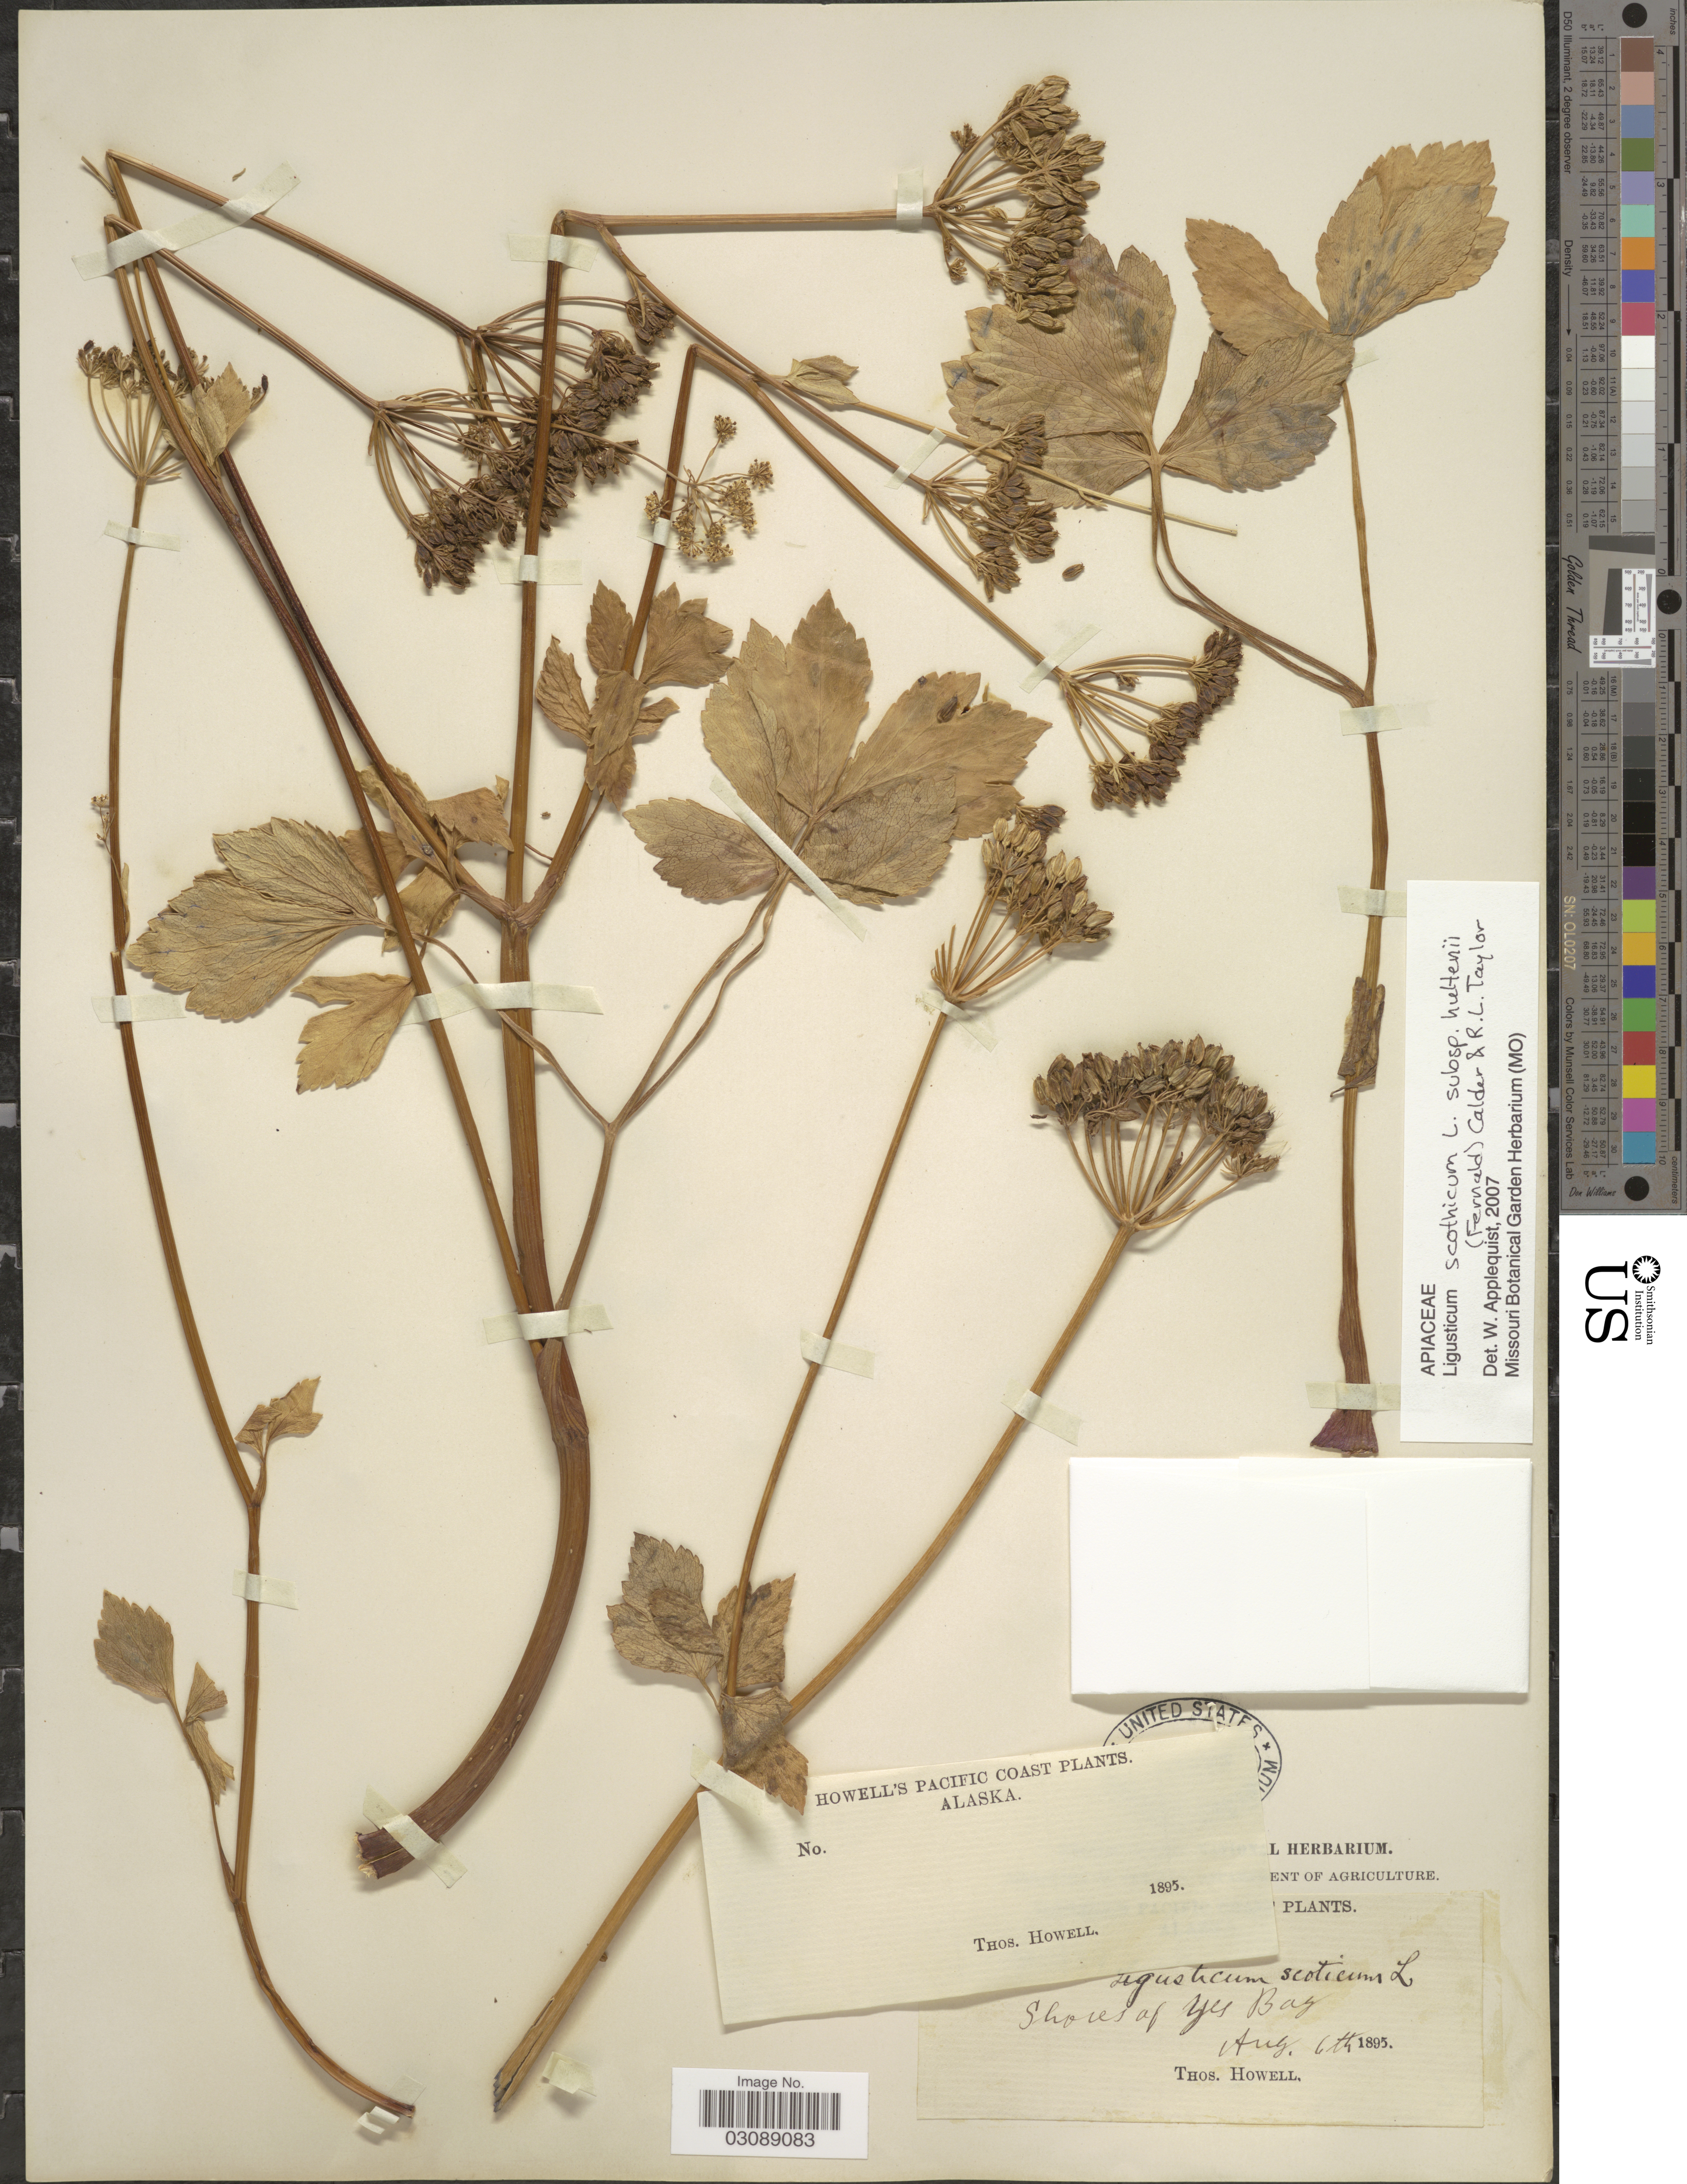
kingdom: Plantae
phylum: Tracheophyta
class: Magnoliopsida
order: Apiales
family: Apiaceae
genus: Ligusticum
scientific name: Ligusticum scoticum subsp. hultenii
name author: (Fernald) Calder & Roy L. Taylor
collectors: T. Howell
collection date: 1895-08-06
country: United States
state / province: Alaska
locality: Shores of Yes Bay.